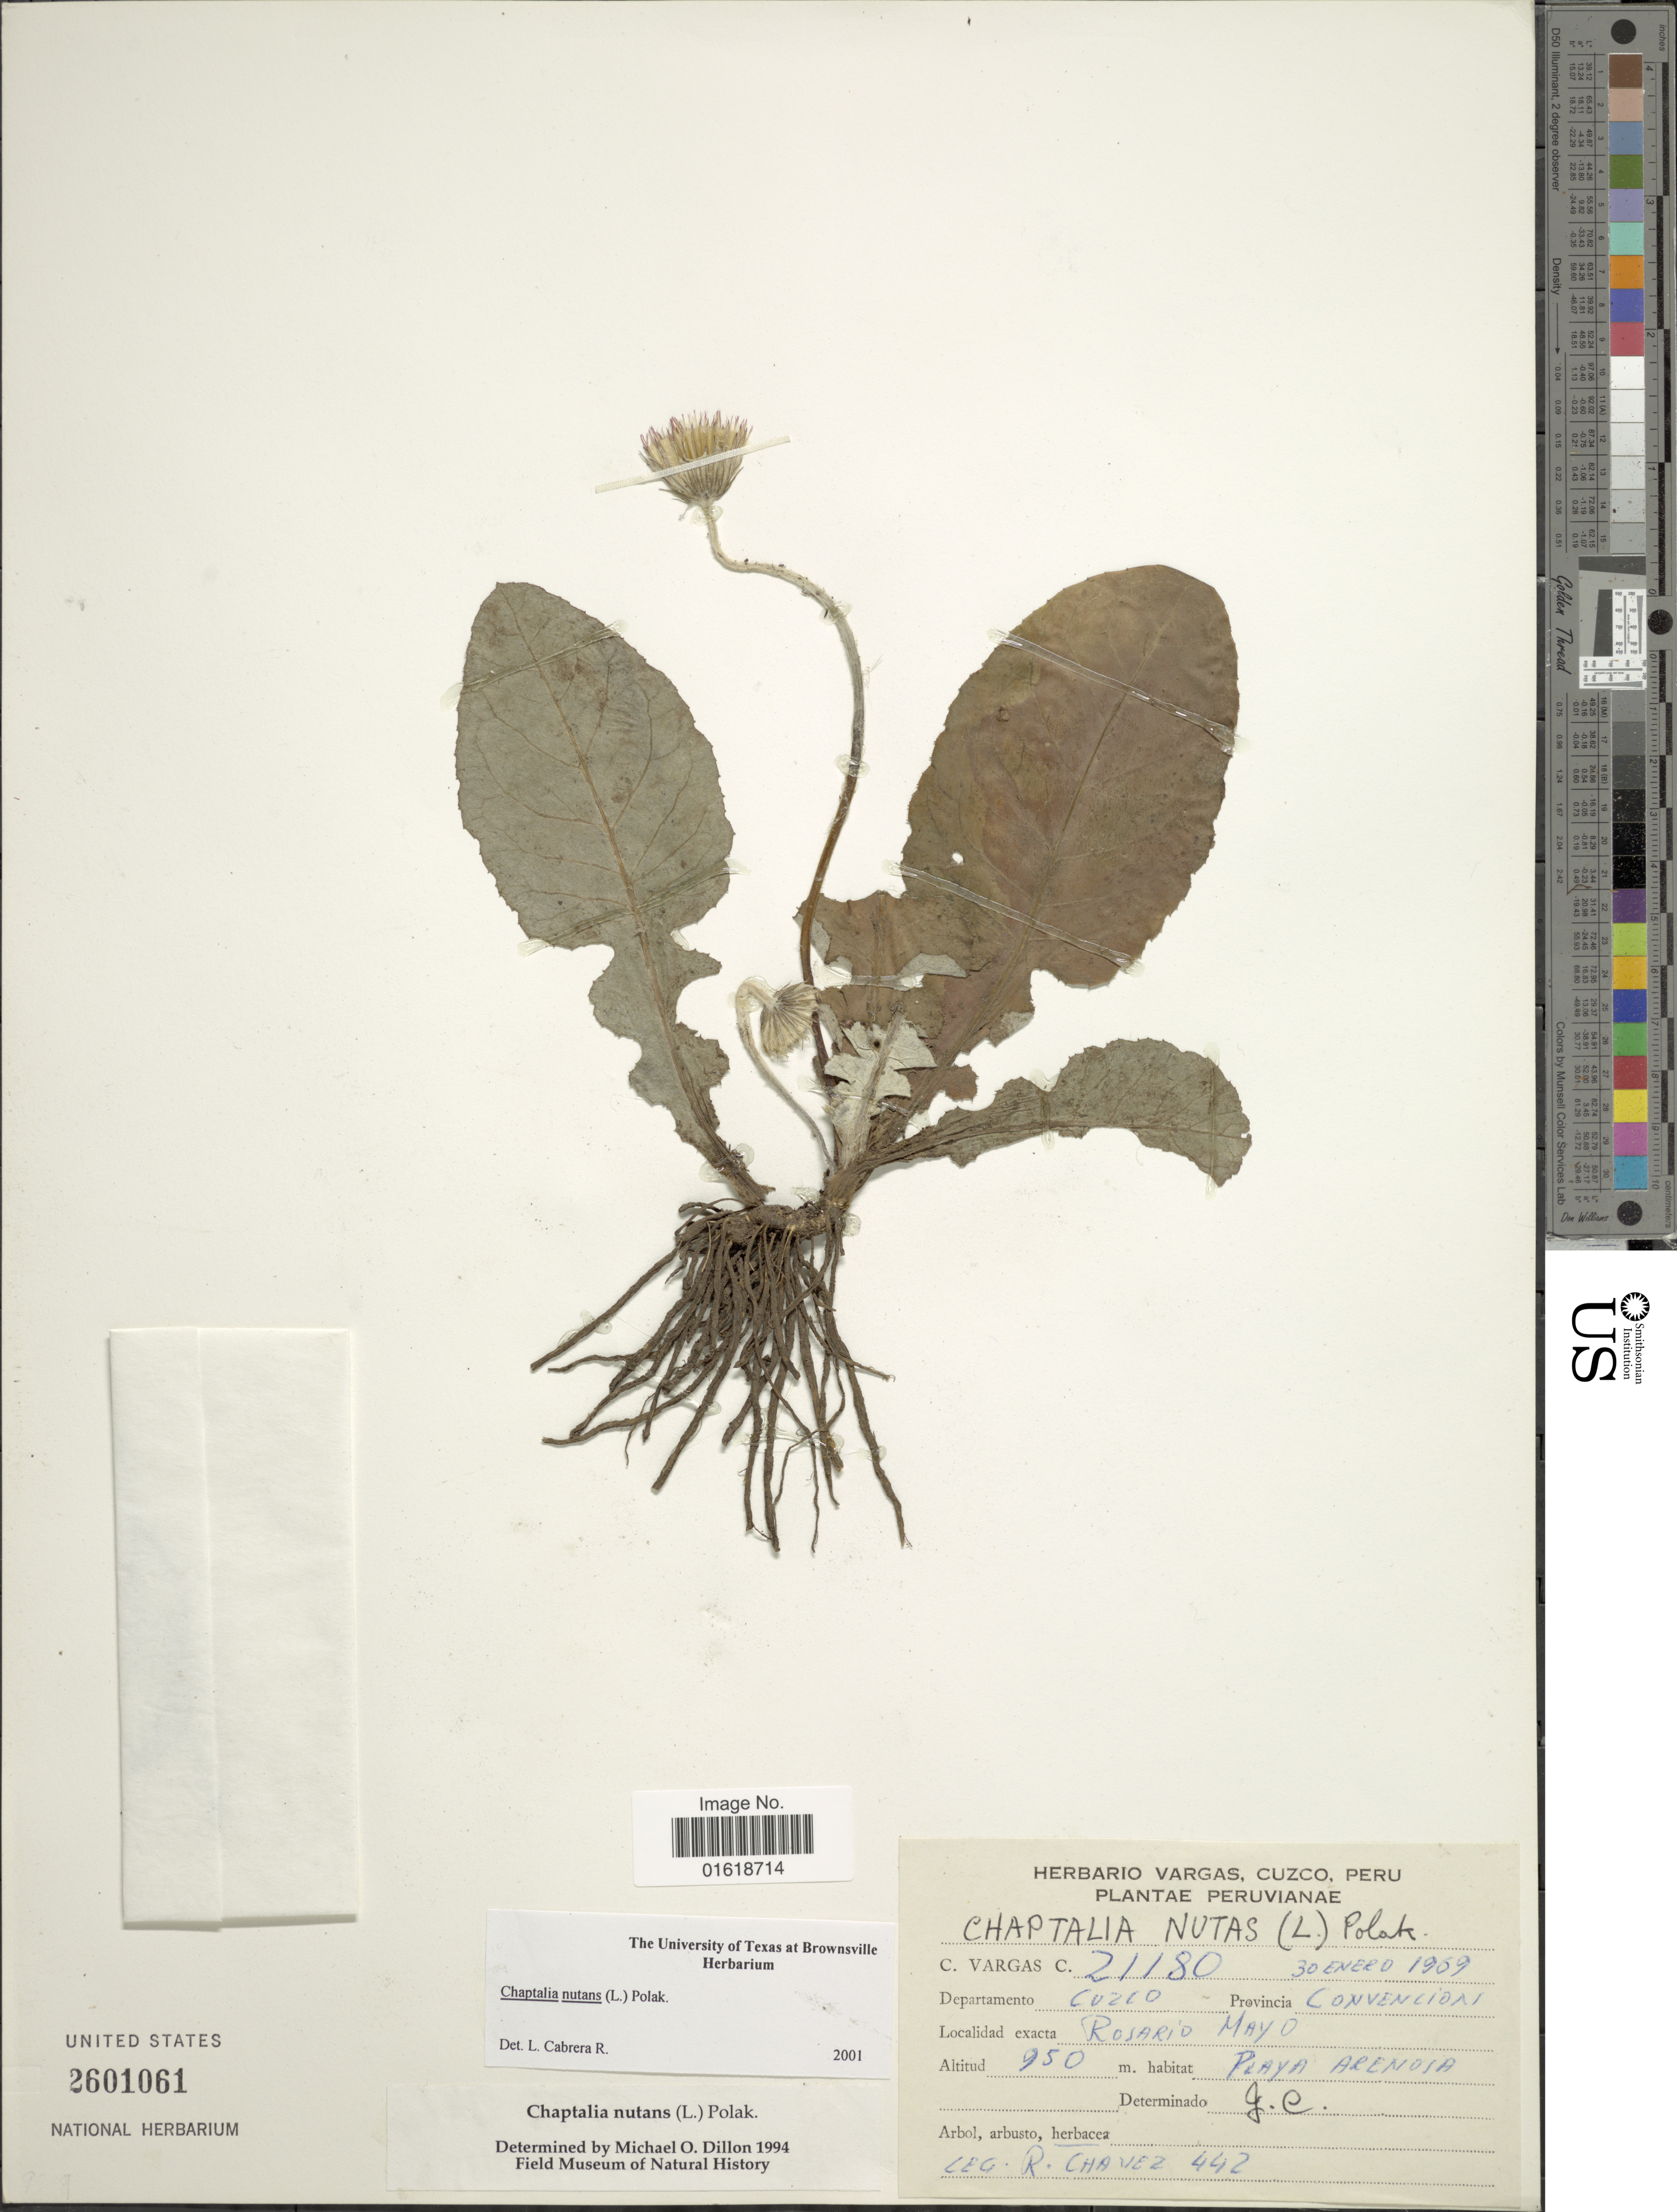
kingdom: Plantae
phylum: Tracheophyta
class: Magnoliopsida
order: Asterales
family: Asteraceae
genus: Chaptalia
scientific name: Chaptalia nutans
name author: (L.) Pol.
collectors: R. Chávez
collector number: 442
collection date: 1969-01-30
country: Peru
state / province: Cusco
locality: Departamento Cuzco. Provincia Convencioai. Rosario Mayo.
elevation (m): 950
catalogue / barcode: US 2601061